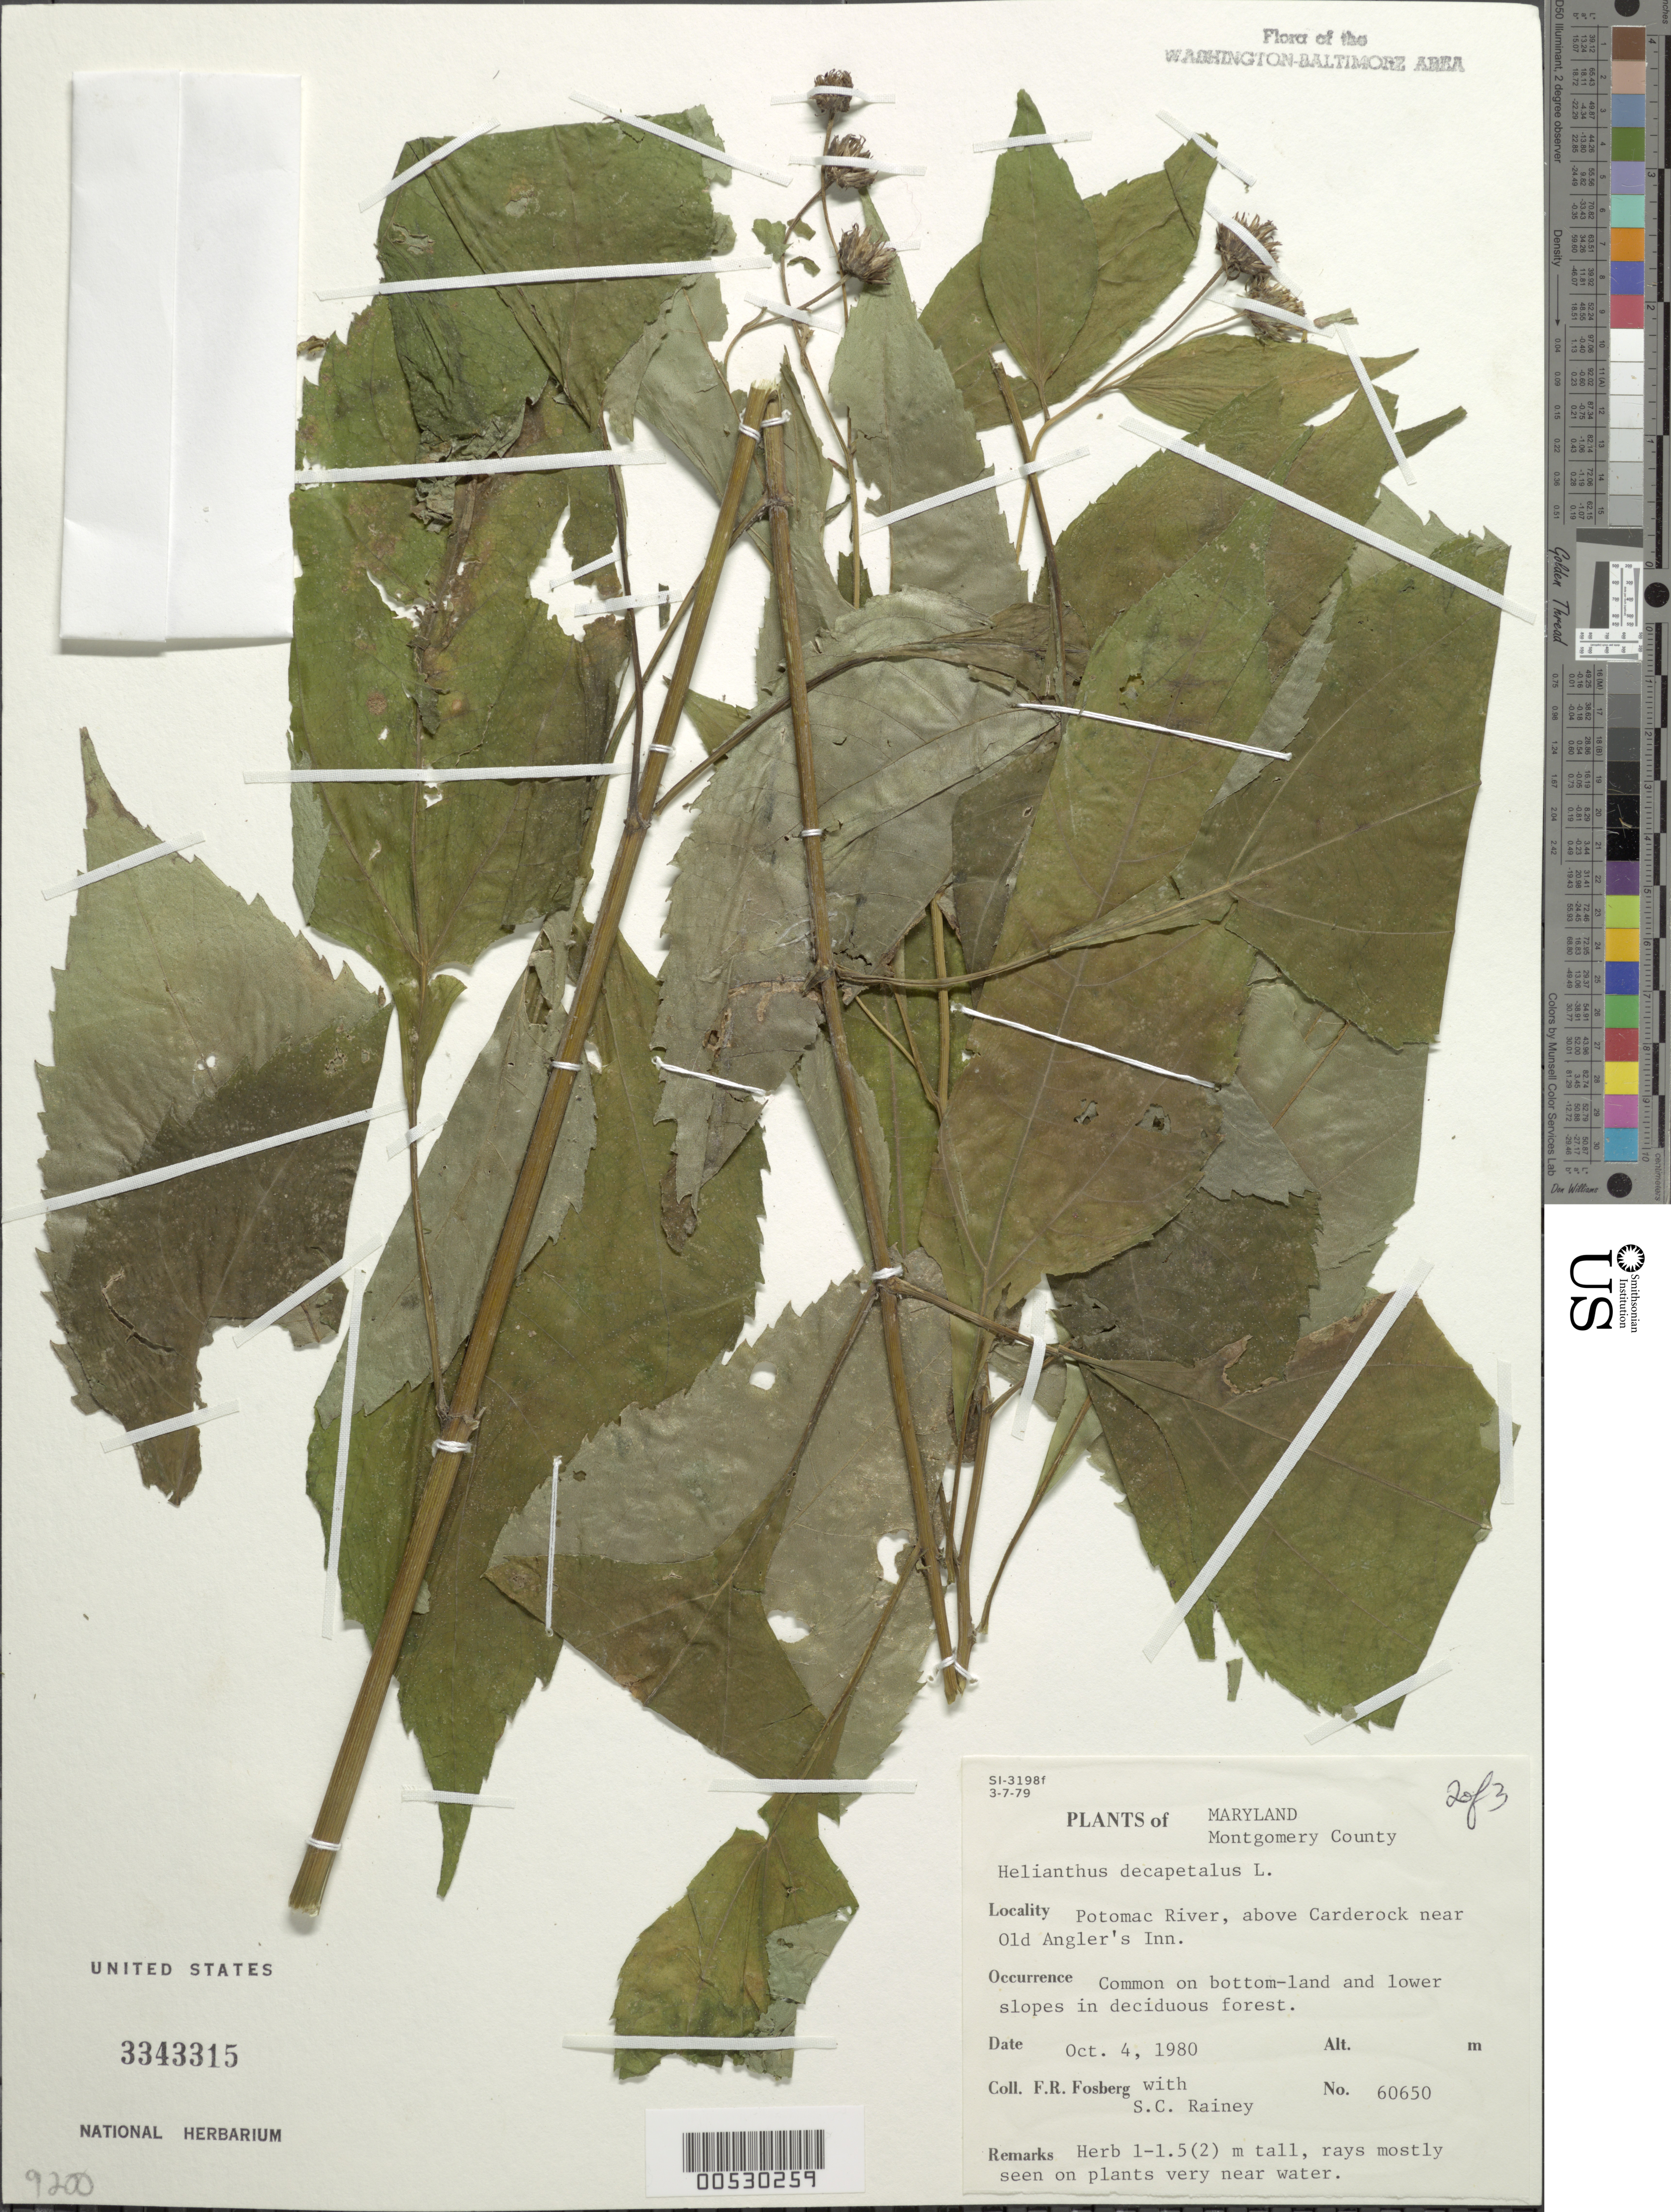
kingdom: Plantae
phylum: Tracheophyta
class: Magnoliopsida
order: Asterales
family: Asteraceae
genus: Helianthus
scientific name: Helianthus decapetalus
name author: L.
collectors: F. R. Fosberg & S. C. Rainey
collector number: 60650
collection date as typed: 04 Oct 1980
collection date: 1980-10-04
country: United States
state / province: Maryland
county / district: Montgomery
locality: Potomac River, above Carderock near Old Angler's Inn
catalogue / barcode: US 3343315